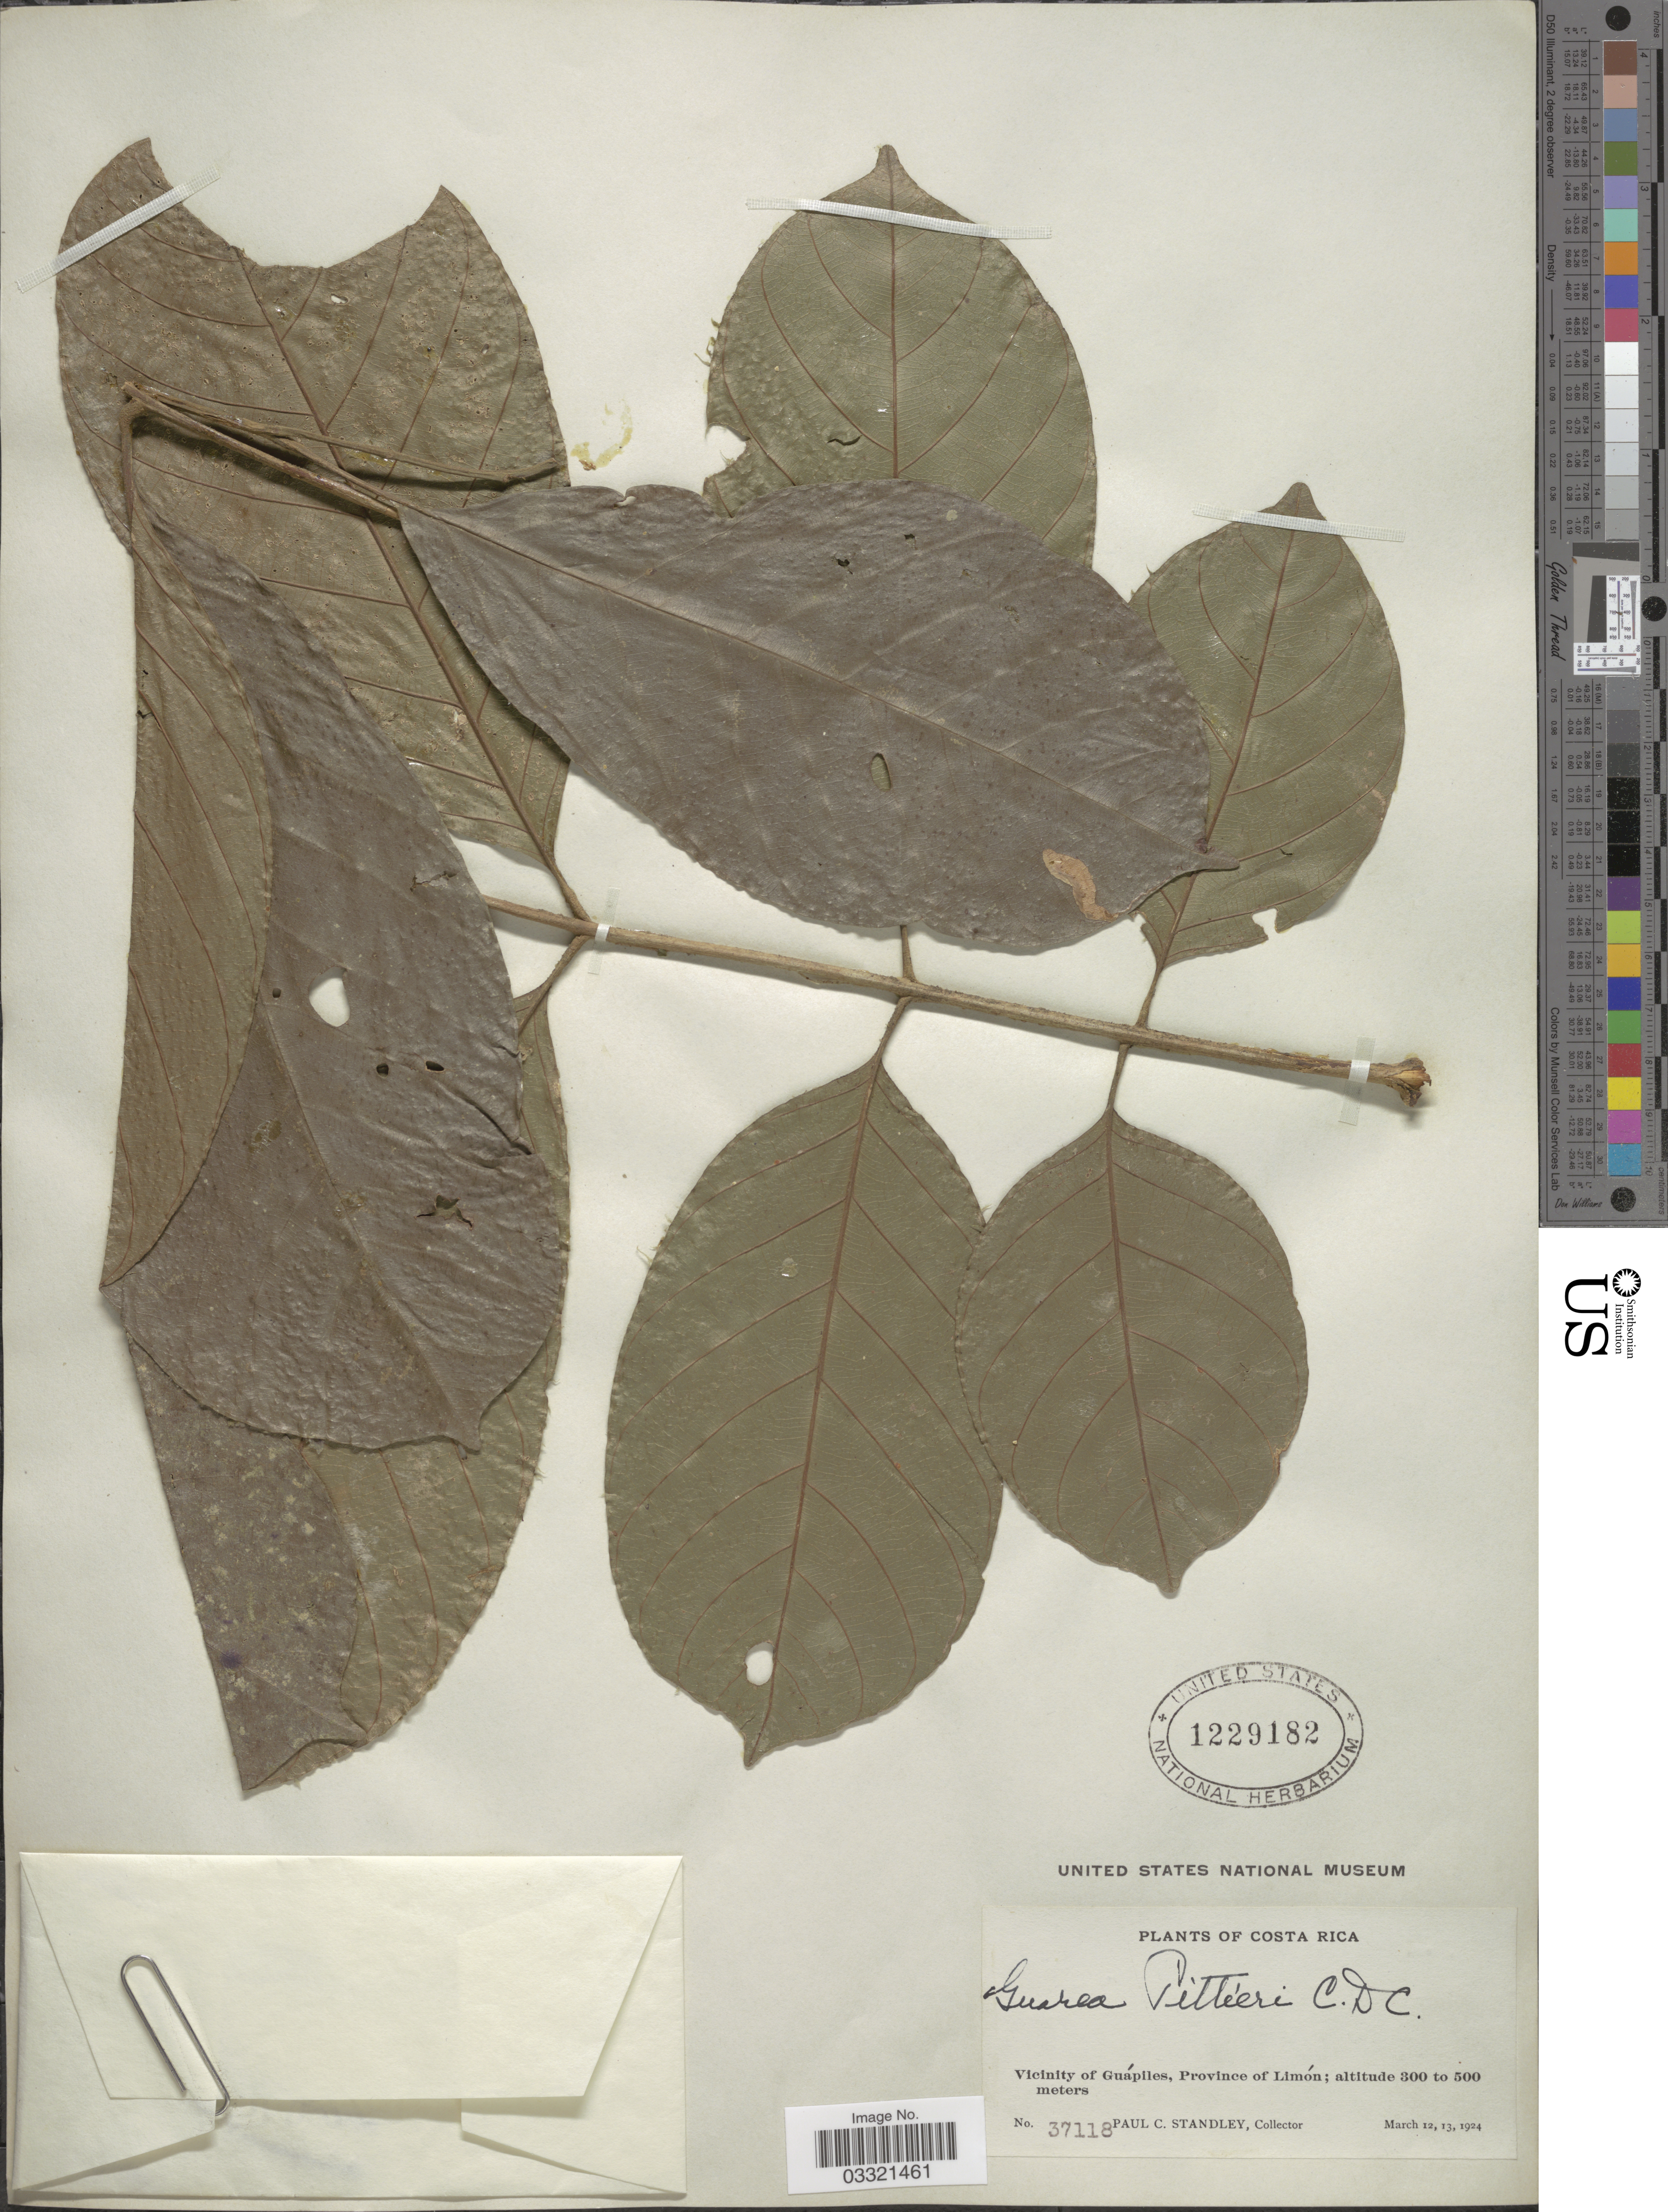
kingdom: Plantae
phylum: Tracheophyta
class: Magnoliopsida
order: Sapindales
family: Meliaceae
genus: Guarea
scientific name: Guarea pittieri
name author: C. DC.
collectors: P. C. Standley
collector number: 37118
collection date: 1924-03-12/1924-03-13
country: Costa Rica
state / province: Limón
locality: Vicinity of Guápiles.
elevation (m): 300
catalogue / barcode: US 1229182